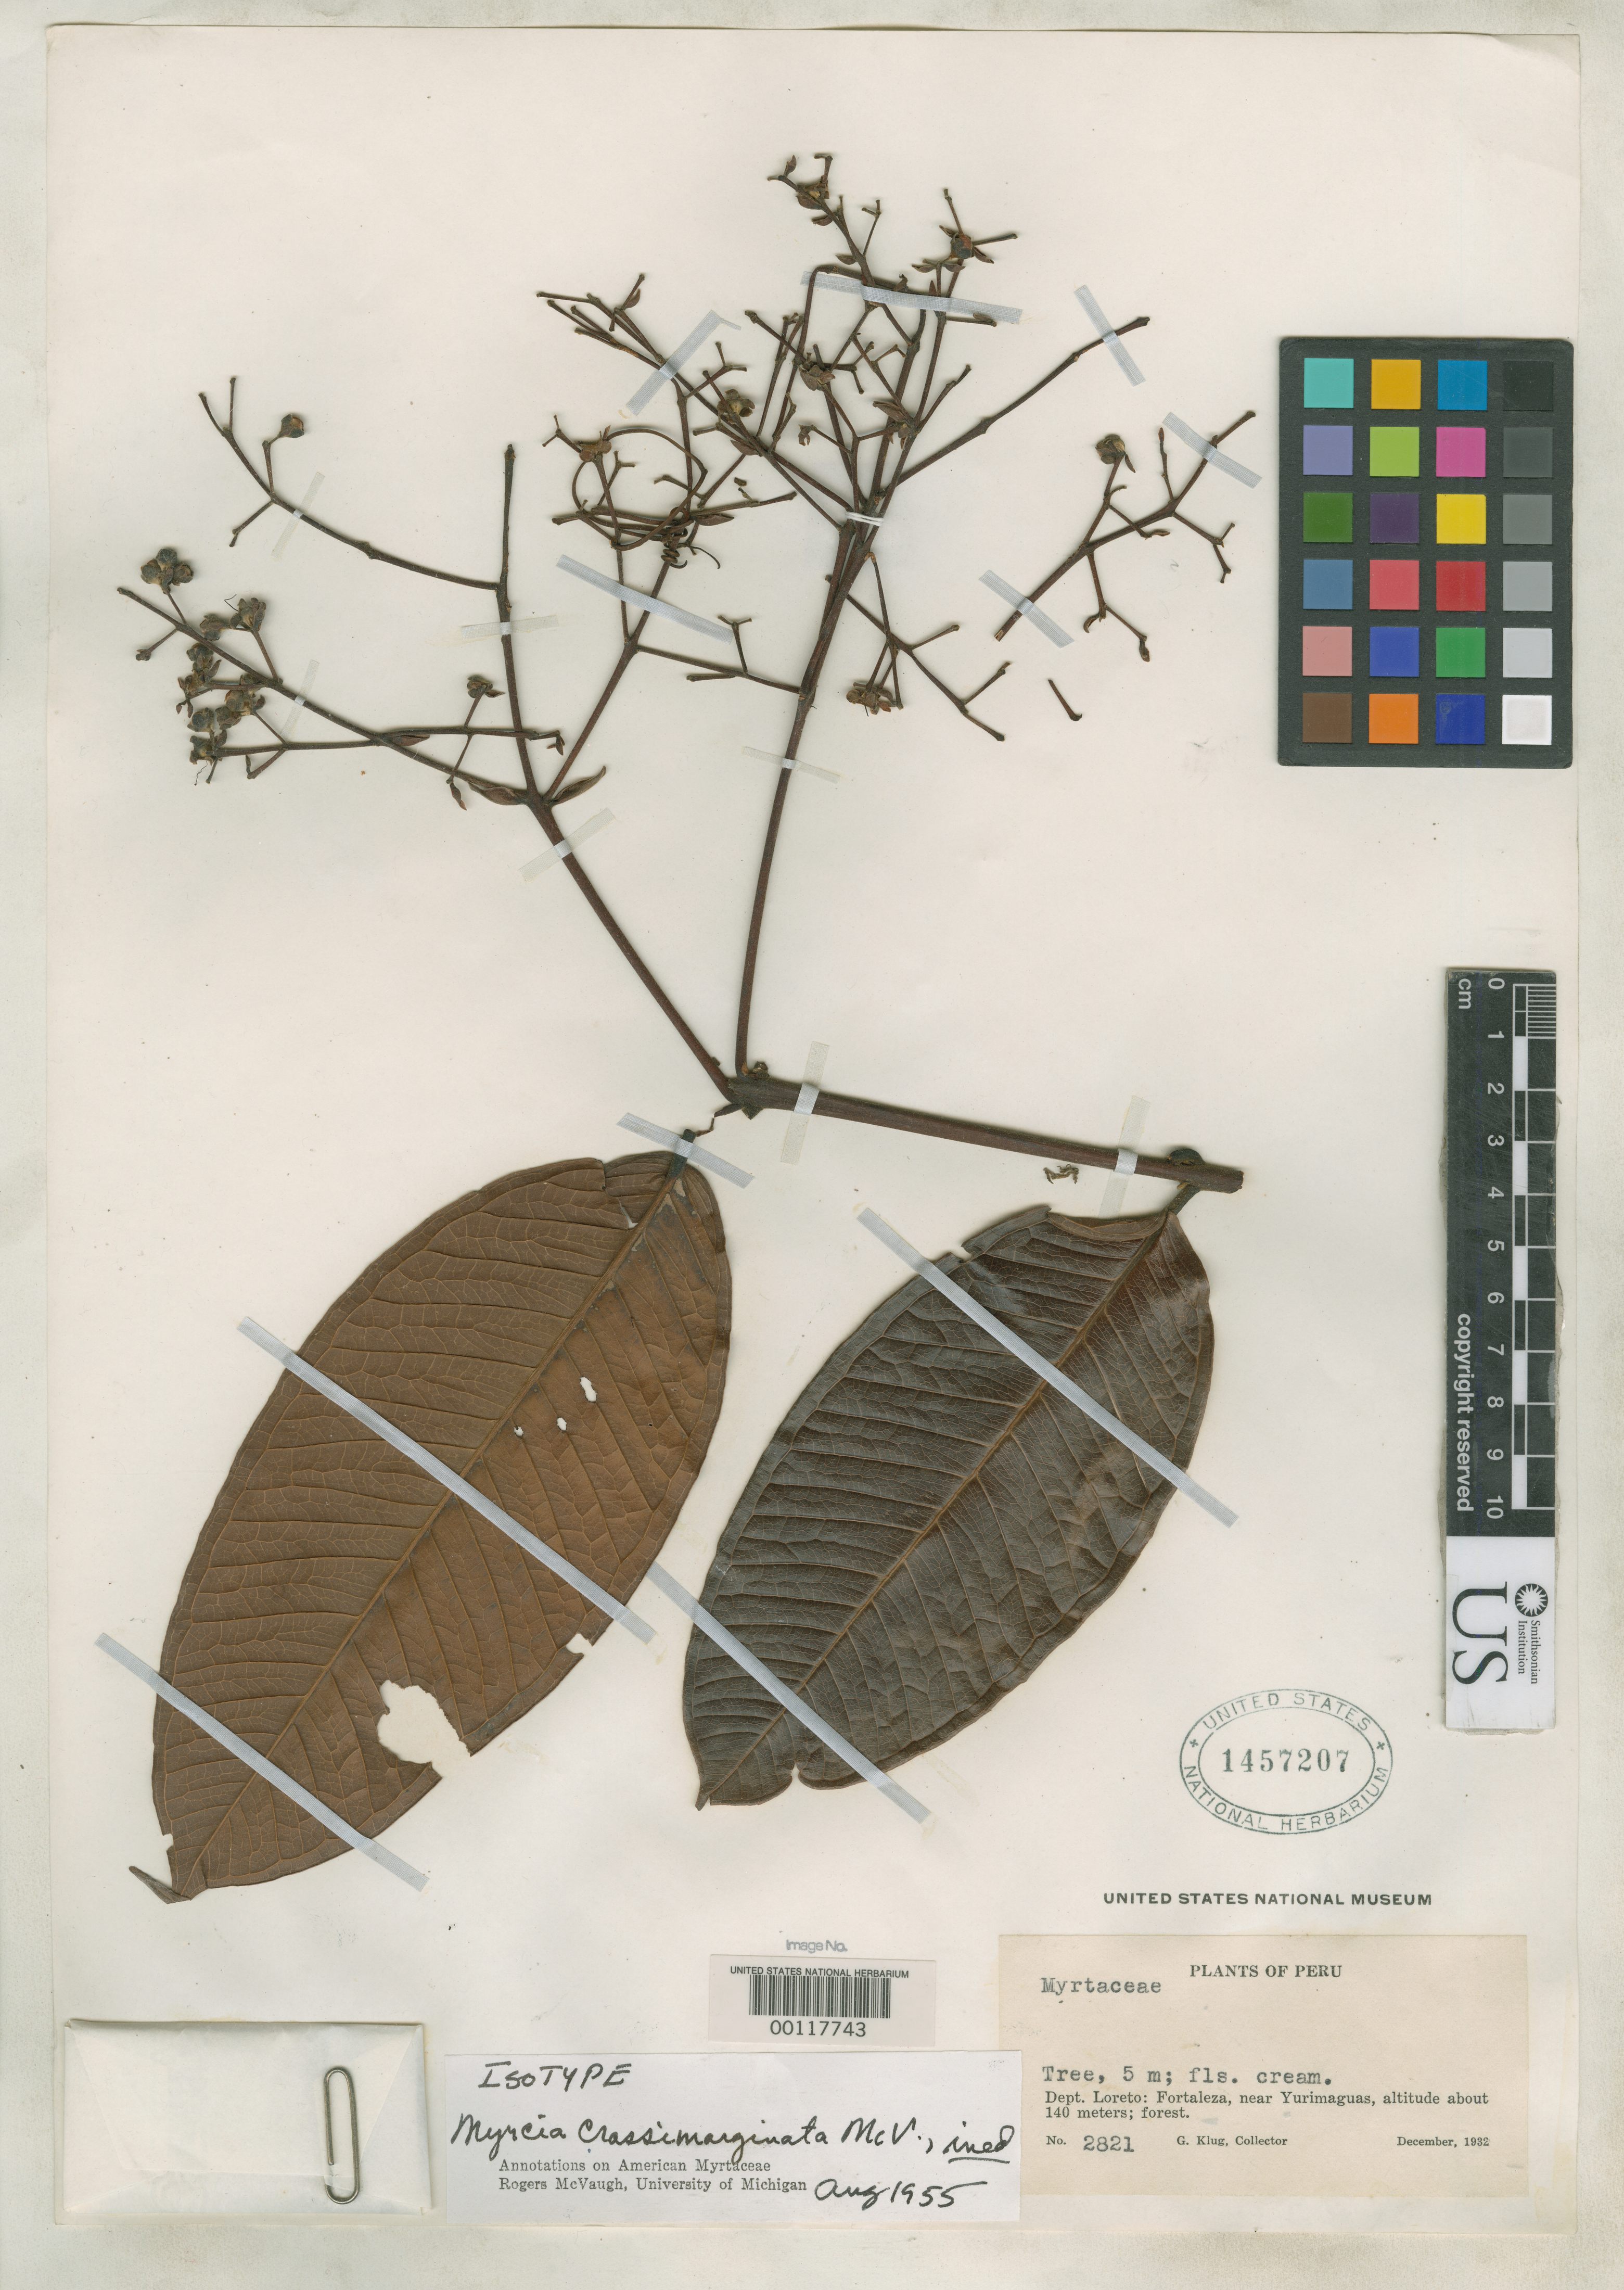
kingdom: Plantae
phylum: Tracheophyta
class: Magnoliopsida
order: Myrtales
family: Myrtaceae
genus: Myrcia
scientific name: Myrcia crassimarginata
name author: McVaugh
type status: Isotype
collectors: G. Klug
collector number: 2821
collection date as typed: Dec 1932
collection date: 1932-12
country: Peru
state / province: Loreto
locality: Dept. Loreto: Fortaleza, near Yurimaguas.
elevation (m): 140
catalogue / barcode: US 1457207